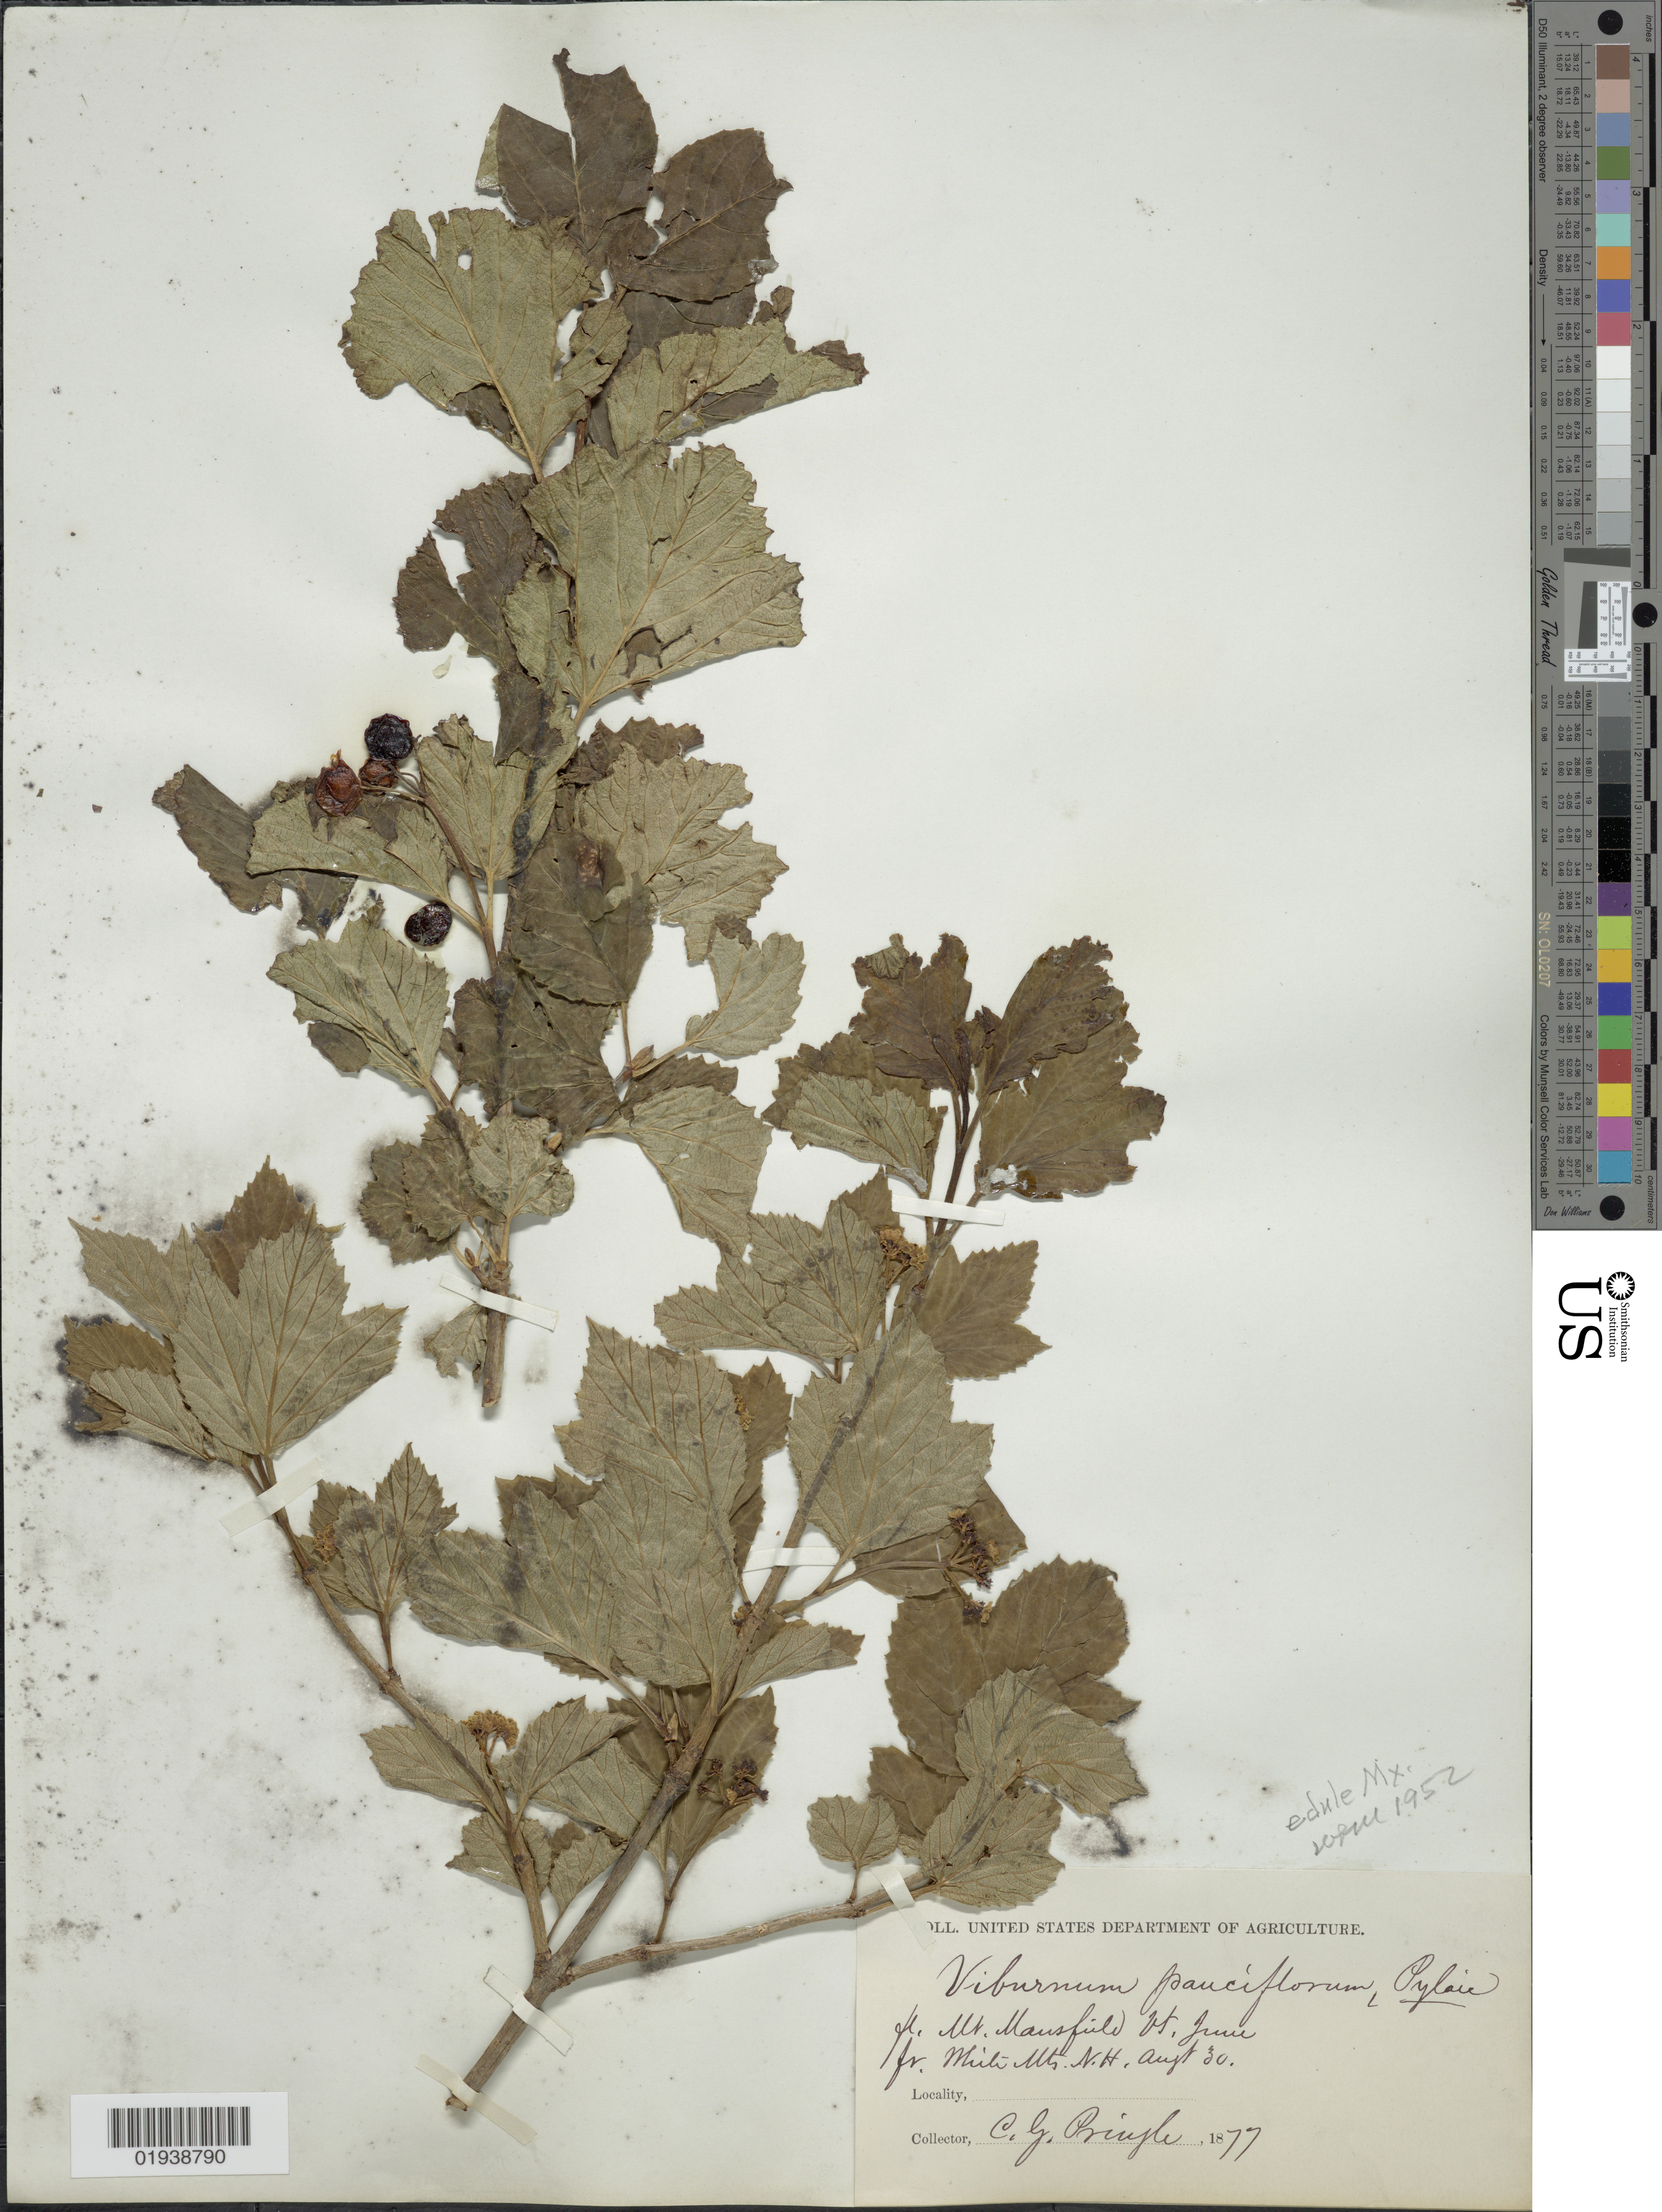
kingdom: Plantae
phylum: Tracheophyta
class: Magnoliopsida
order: Dipsacales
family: Viburnaceae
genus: Viburnum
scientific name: Viburnum edule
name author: (Michx.) Raf.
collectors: C. G. Pringle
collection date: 1877-06/1877-08-30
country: United States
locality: Fl. Mt. Mansfield Vt., Fr. WHite Mts. N.H.